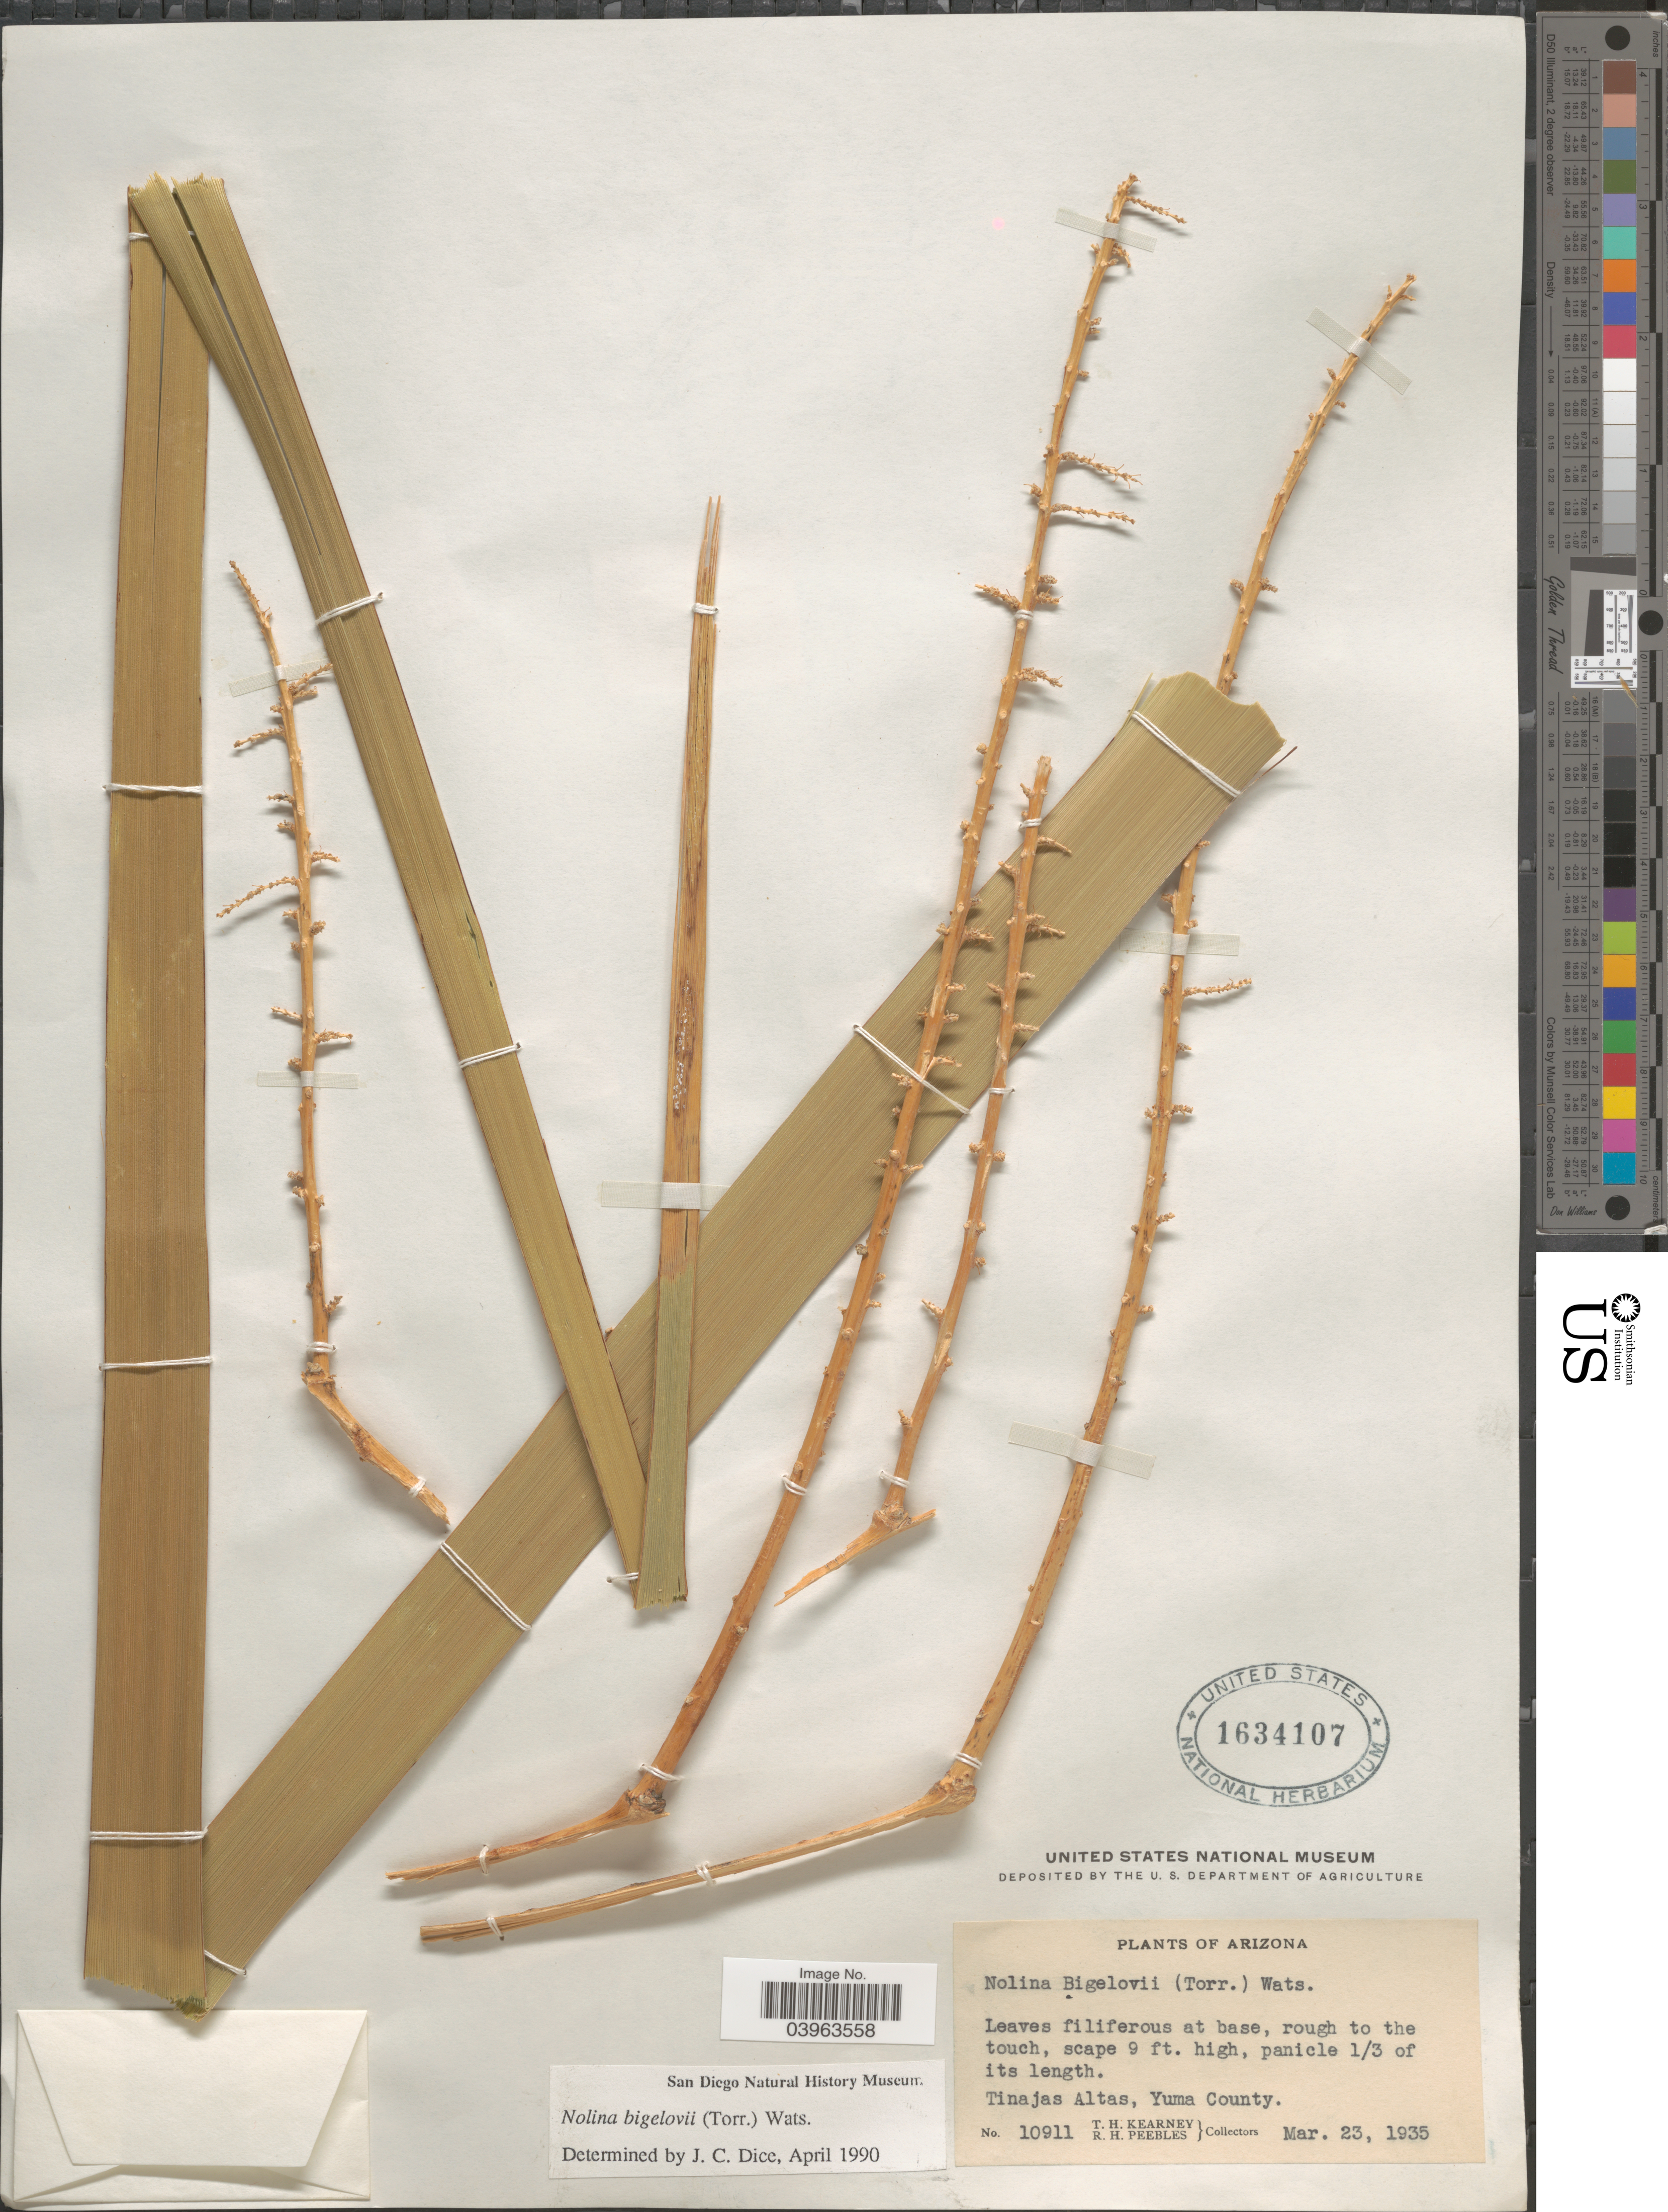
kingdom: Plantae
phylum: Tracheophyta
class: Liliopsida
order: Asparagales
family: Asparagaceae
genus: Nolina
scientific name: Nolina bigelovii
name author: (Torr.) S. Watson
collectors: T. H. Kearney & R. H. Peebles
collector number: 10911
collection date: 1935-03-23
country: United States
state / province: Arizona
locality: Tinajas Altas, Yuma County.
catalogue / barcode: US 1634107